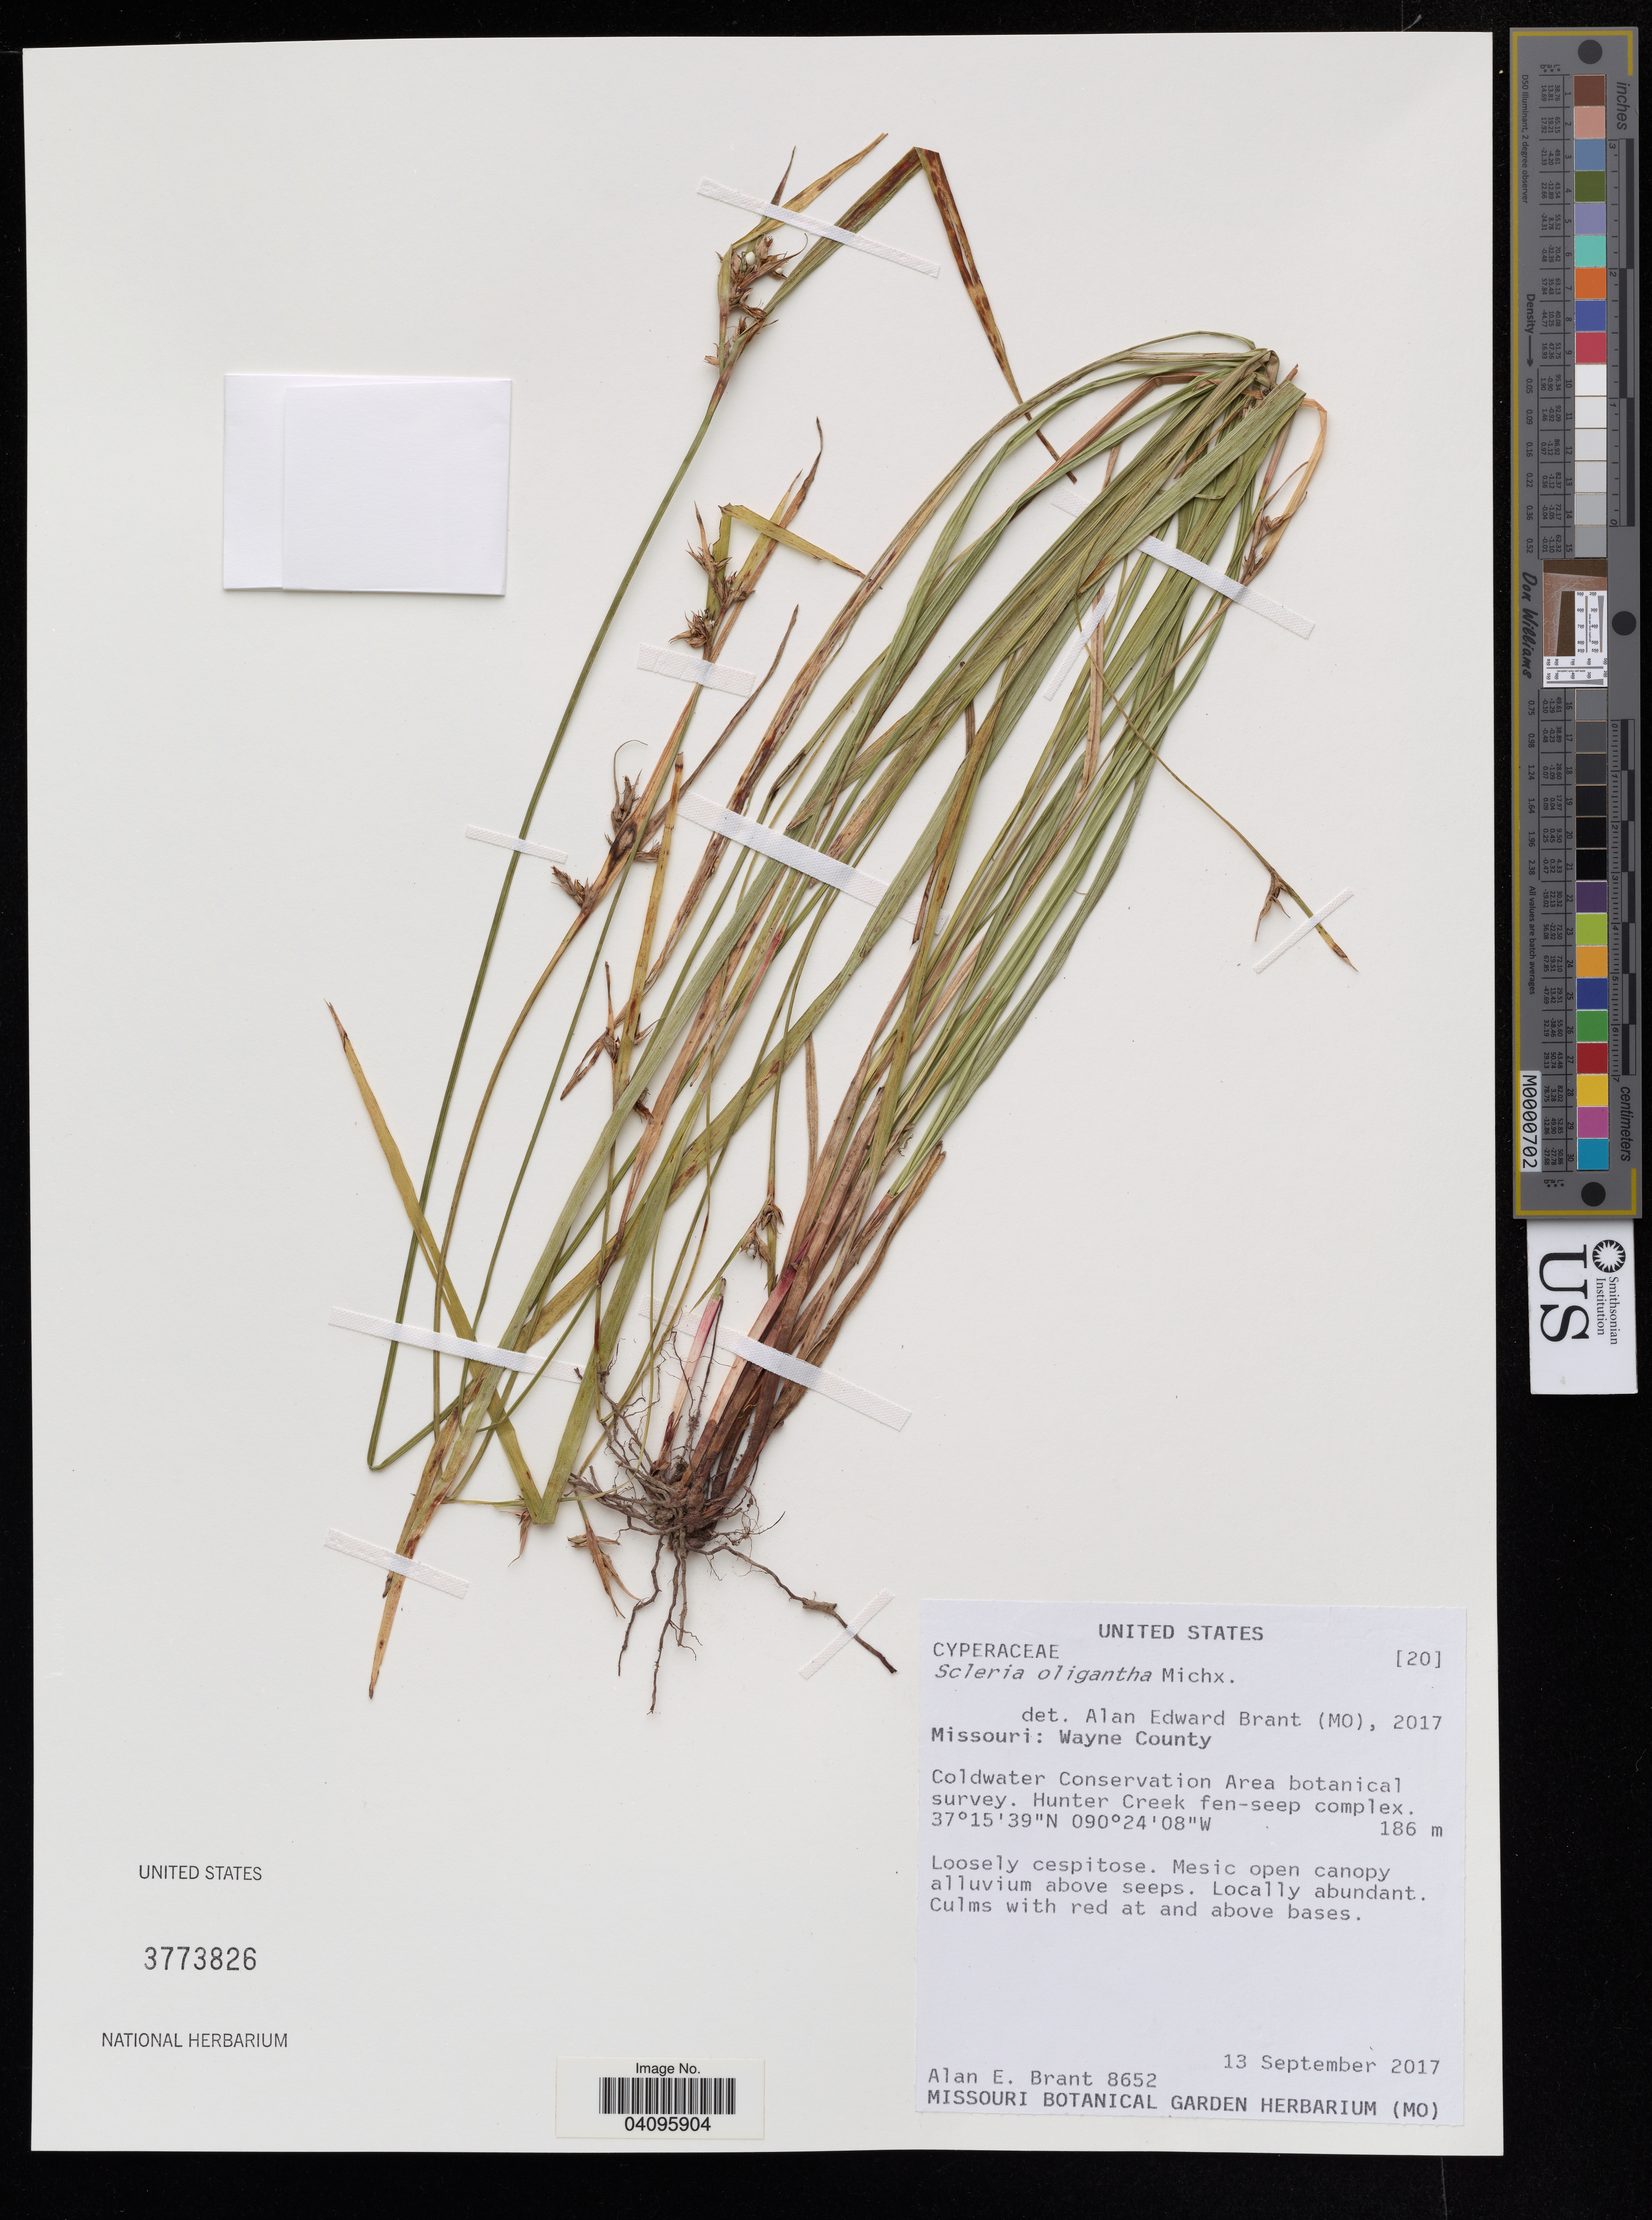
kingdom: Plantae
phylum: Tracheophyta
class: Liliopsida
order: Poales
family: Cyperaceae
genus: Scleria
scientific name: Scleria oligantha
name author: Michx.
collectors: A. Brant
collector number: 8652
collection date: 2017-09-13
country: United States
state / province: Missouri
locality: Wayne County. Coldwater Conservation Area botanical survey. Hunter Creek fen-seep complex.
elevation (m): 186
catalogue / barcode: US 3773926